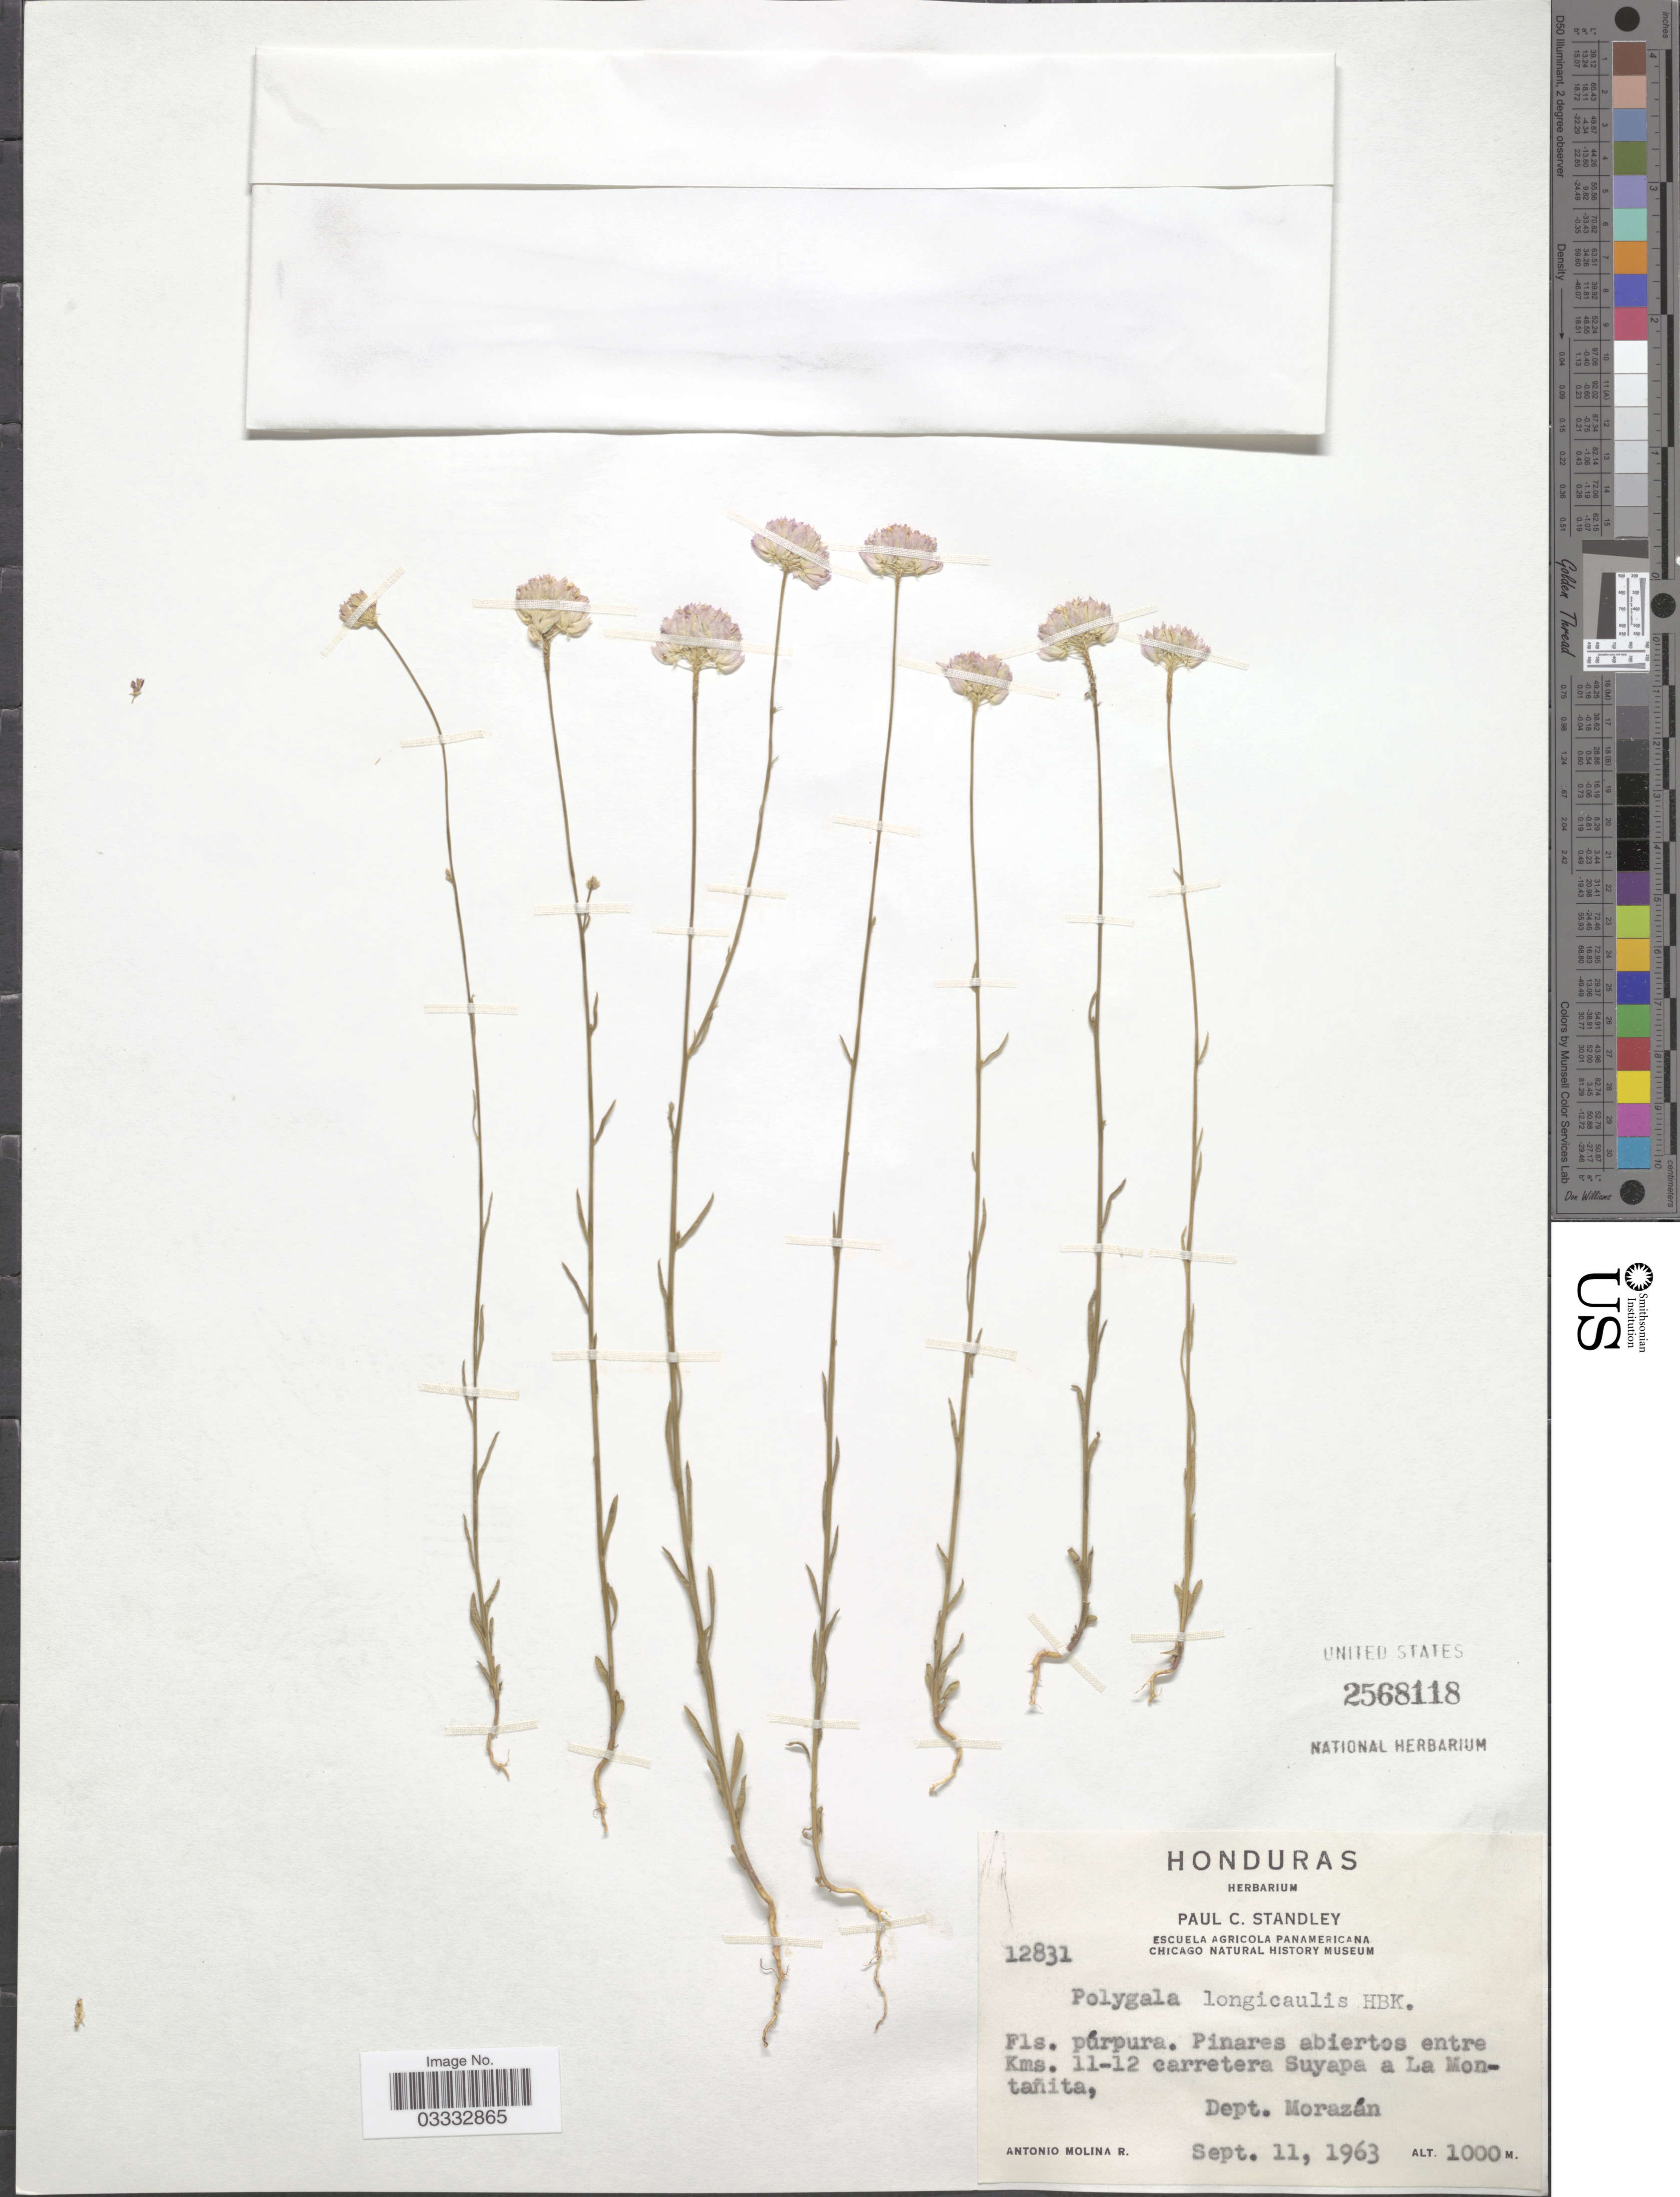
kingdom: Plantae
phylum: Tracheophyta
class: Magnoliopsida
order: Fabales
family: Polygalaceae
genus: Polygala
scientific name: Polygala longicaulis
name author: Kunth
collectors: A. Molina R.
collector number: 12831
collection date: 1963-09-11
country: Honduras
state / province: Fco. Morazán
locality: Entre Kms. 11-12 carretera Suyapa a La Montañita, Dept. Morazán.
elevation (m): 1000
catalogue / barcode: US 2568118